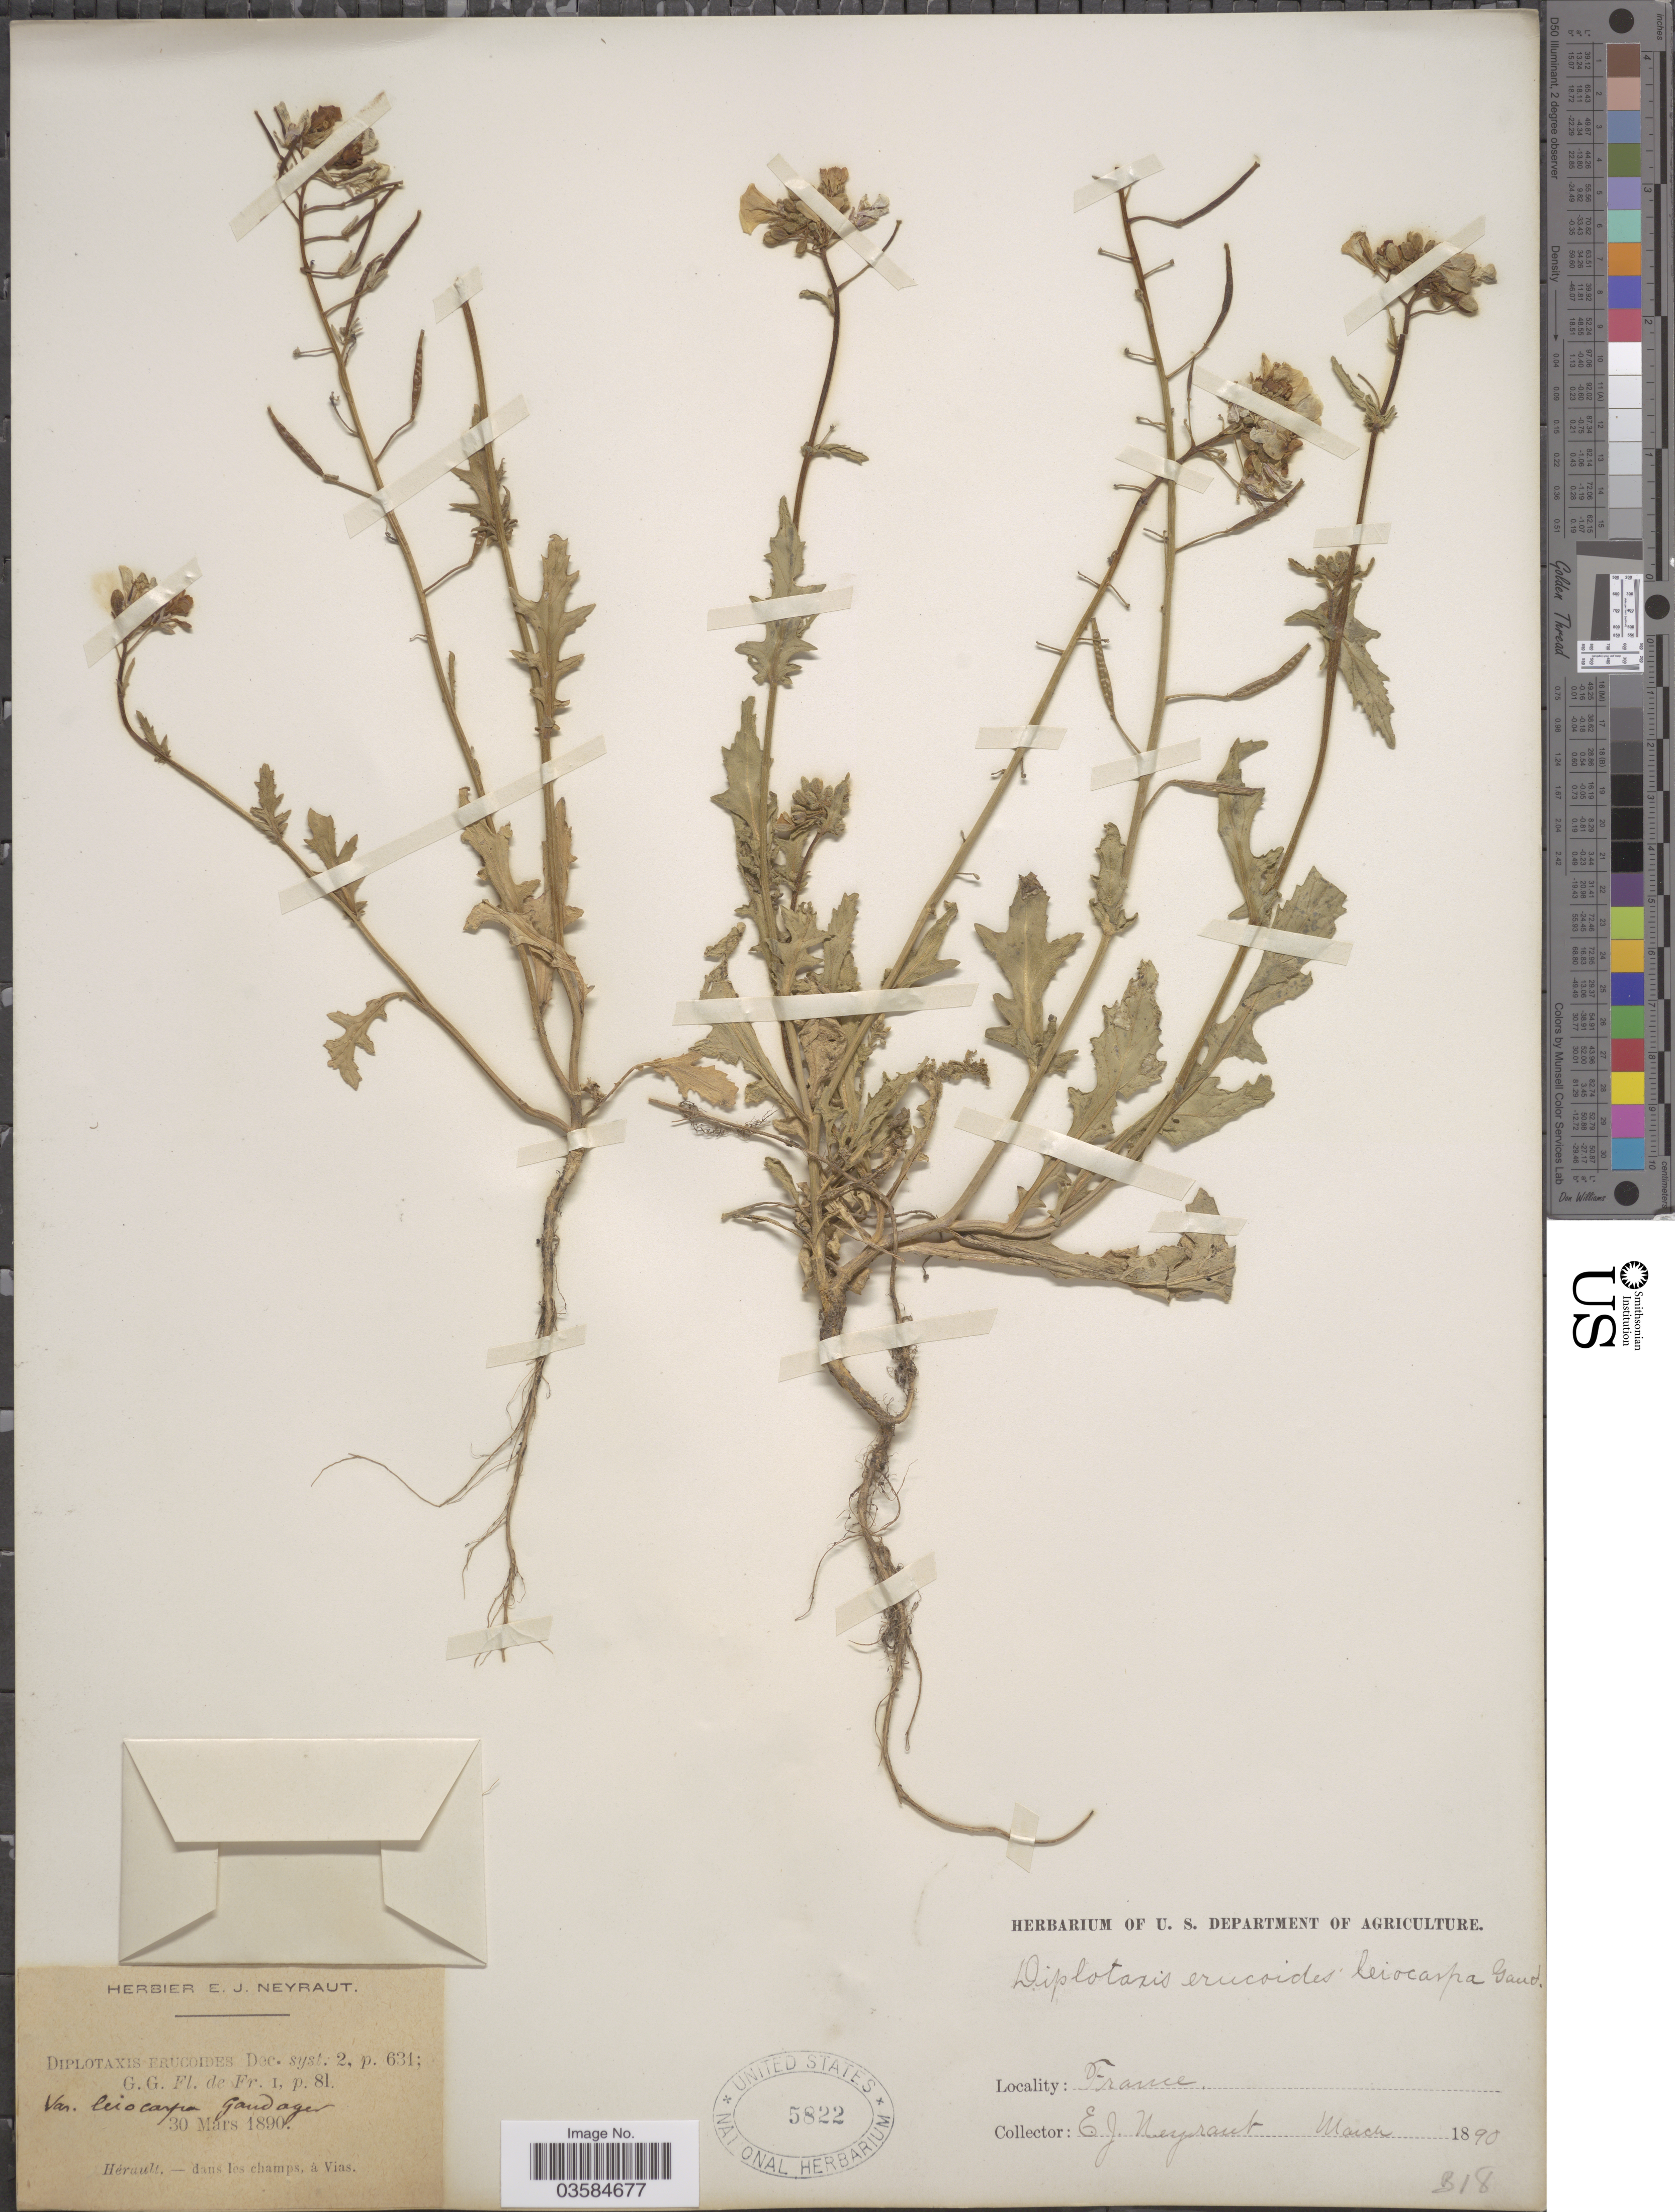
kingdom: Plantae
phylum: Tracheophyta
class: Magnoliopsida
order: Brassicales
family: Brassicaceae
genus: Diplotaxis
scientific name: Diplotaxis erucoides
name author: (L.) DC.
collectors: E. Neyraut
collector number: B18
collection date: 1890-03-30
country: France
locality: Herault,-dans les champs, à Vias.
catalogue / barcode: US 5822